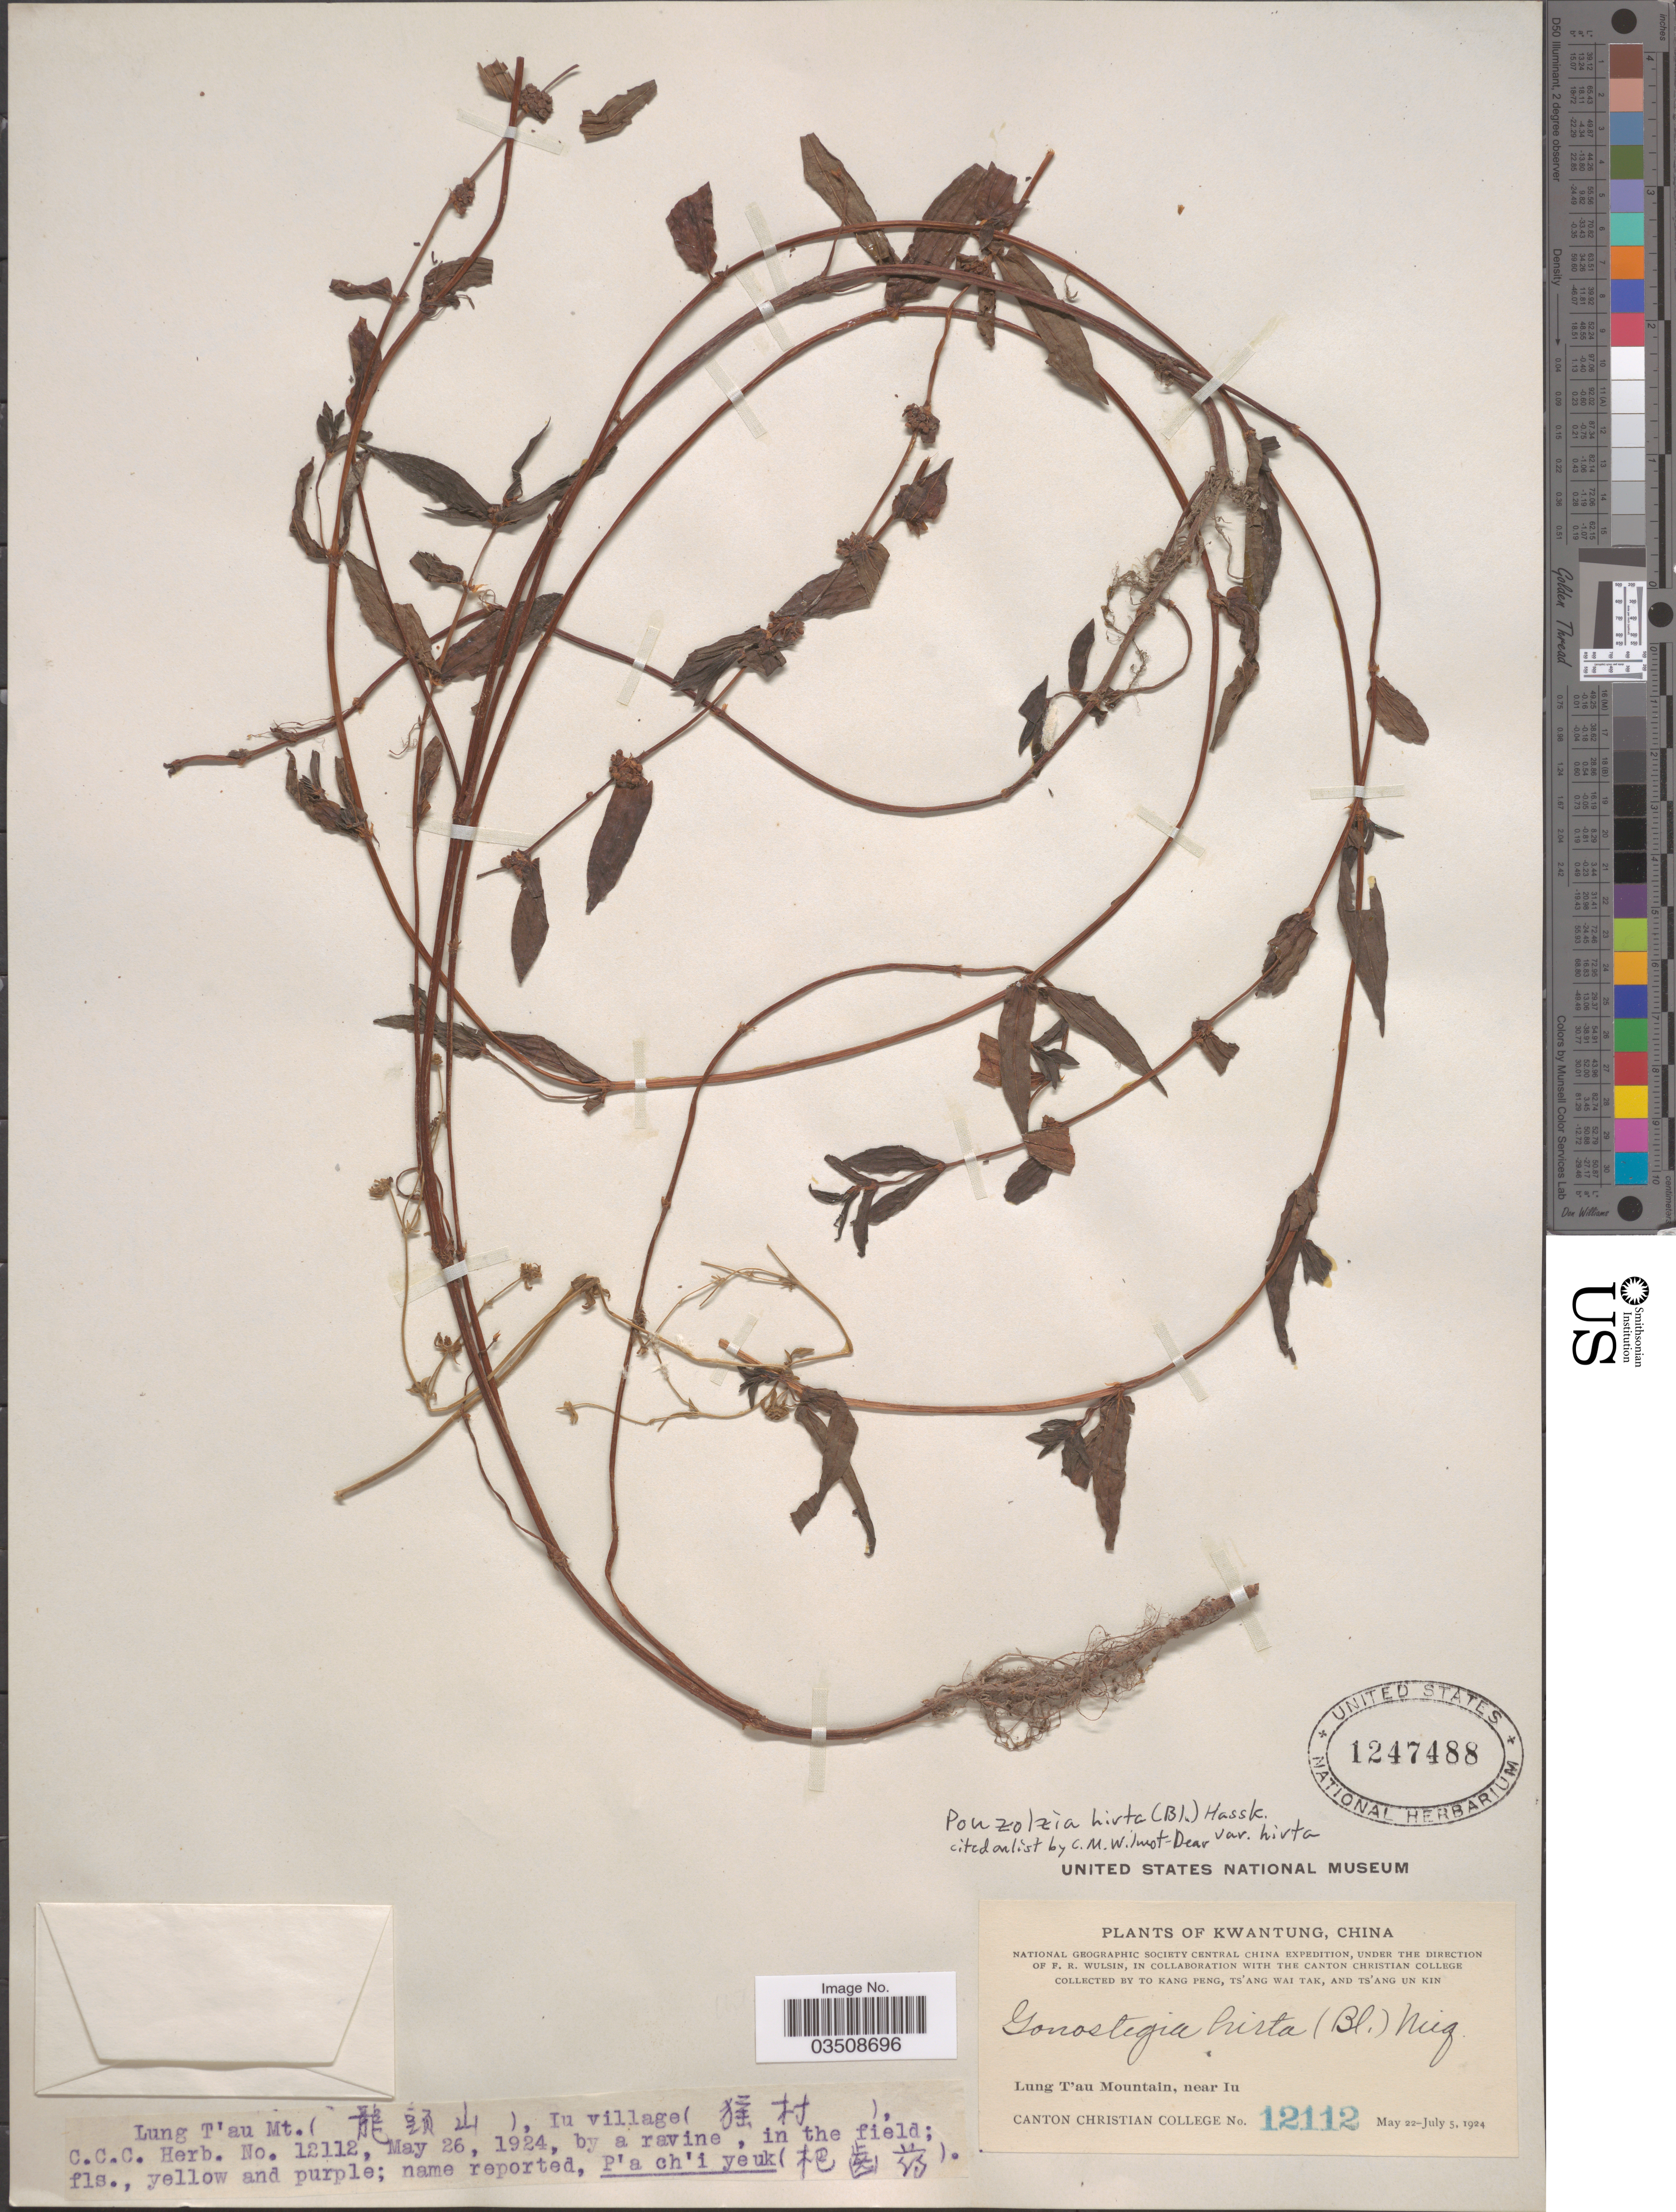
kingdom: Plantae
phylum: Tracheophyta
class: Magnoliopsida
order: Rosales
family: Urticaceae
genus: Gonostegia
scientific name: Gonostegia triandra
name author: (Blume) Miq.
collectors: Kang Peng To, W. T. Tsang & Ts' Ang Un Kin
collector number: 12112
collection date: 1924-05-26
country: China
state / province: Guangdong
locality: Kwantung. Lung T'au Mountain (X), near Iu village (X).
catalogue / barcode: US 1247488